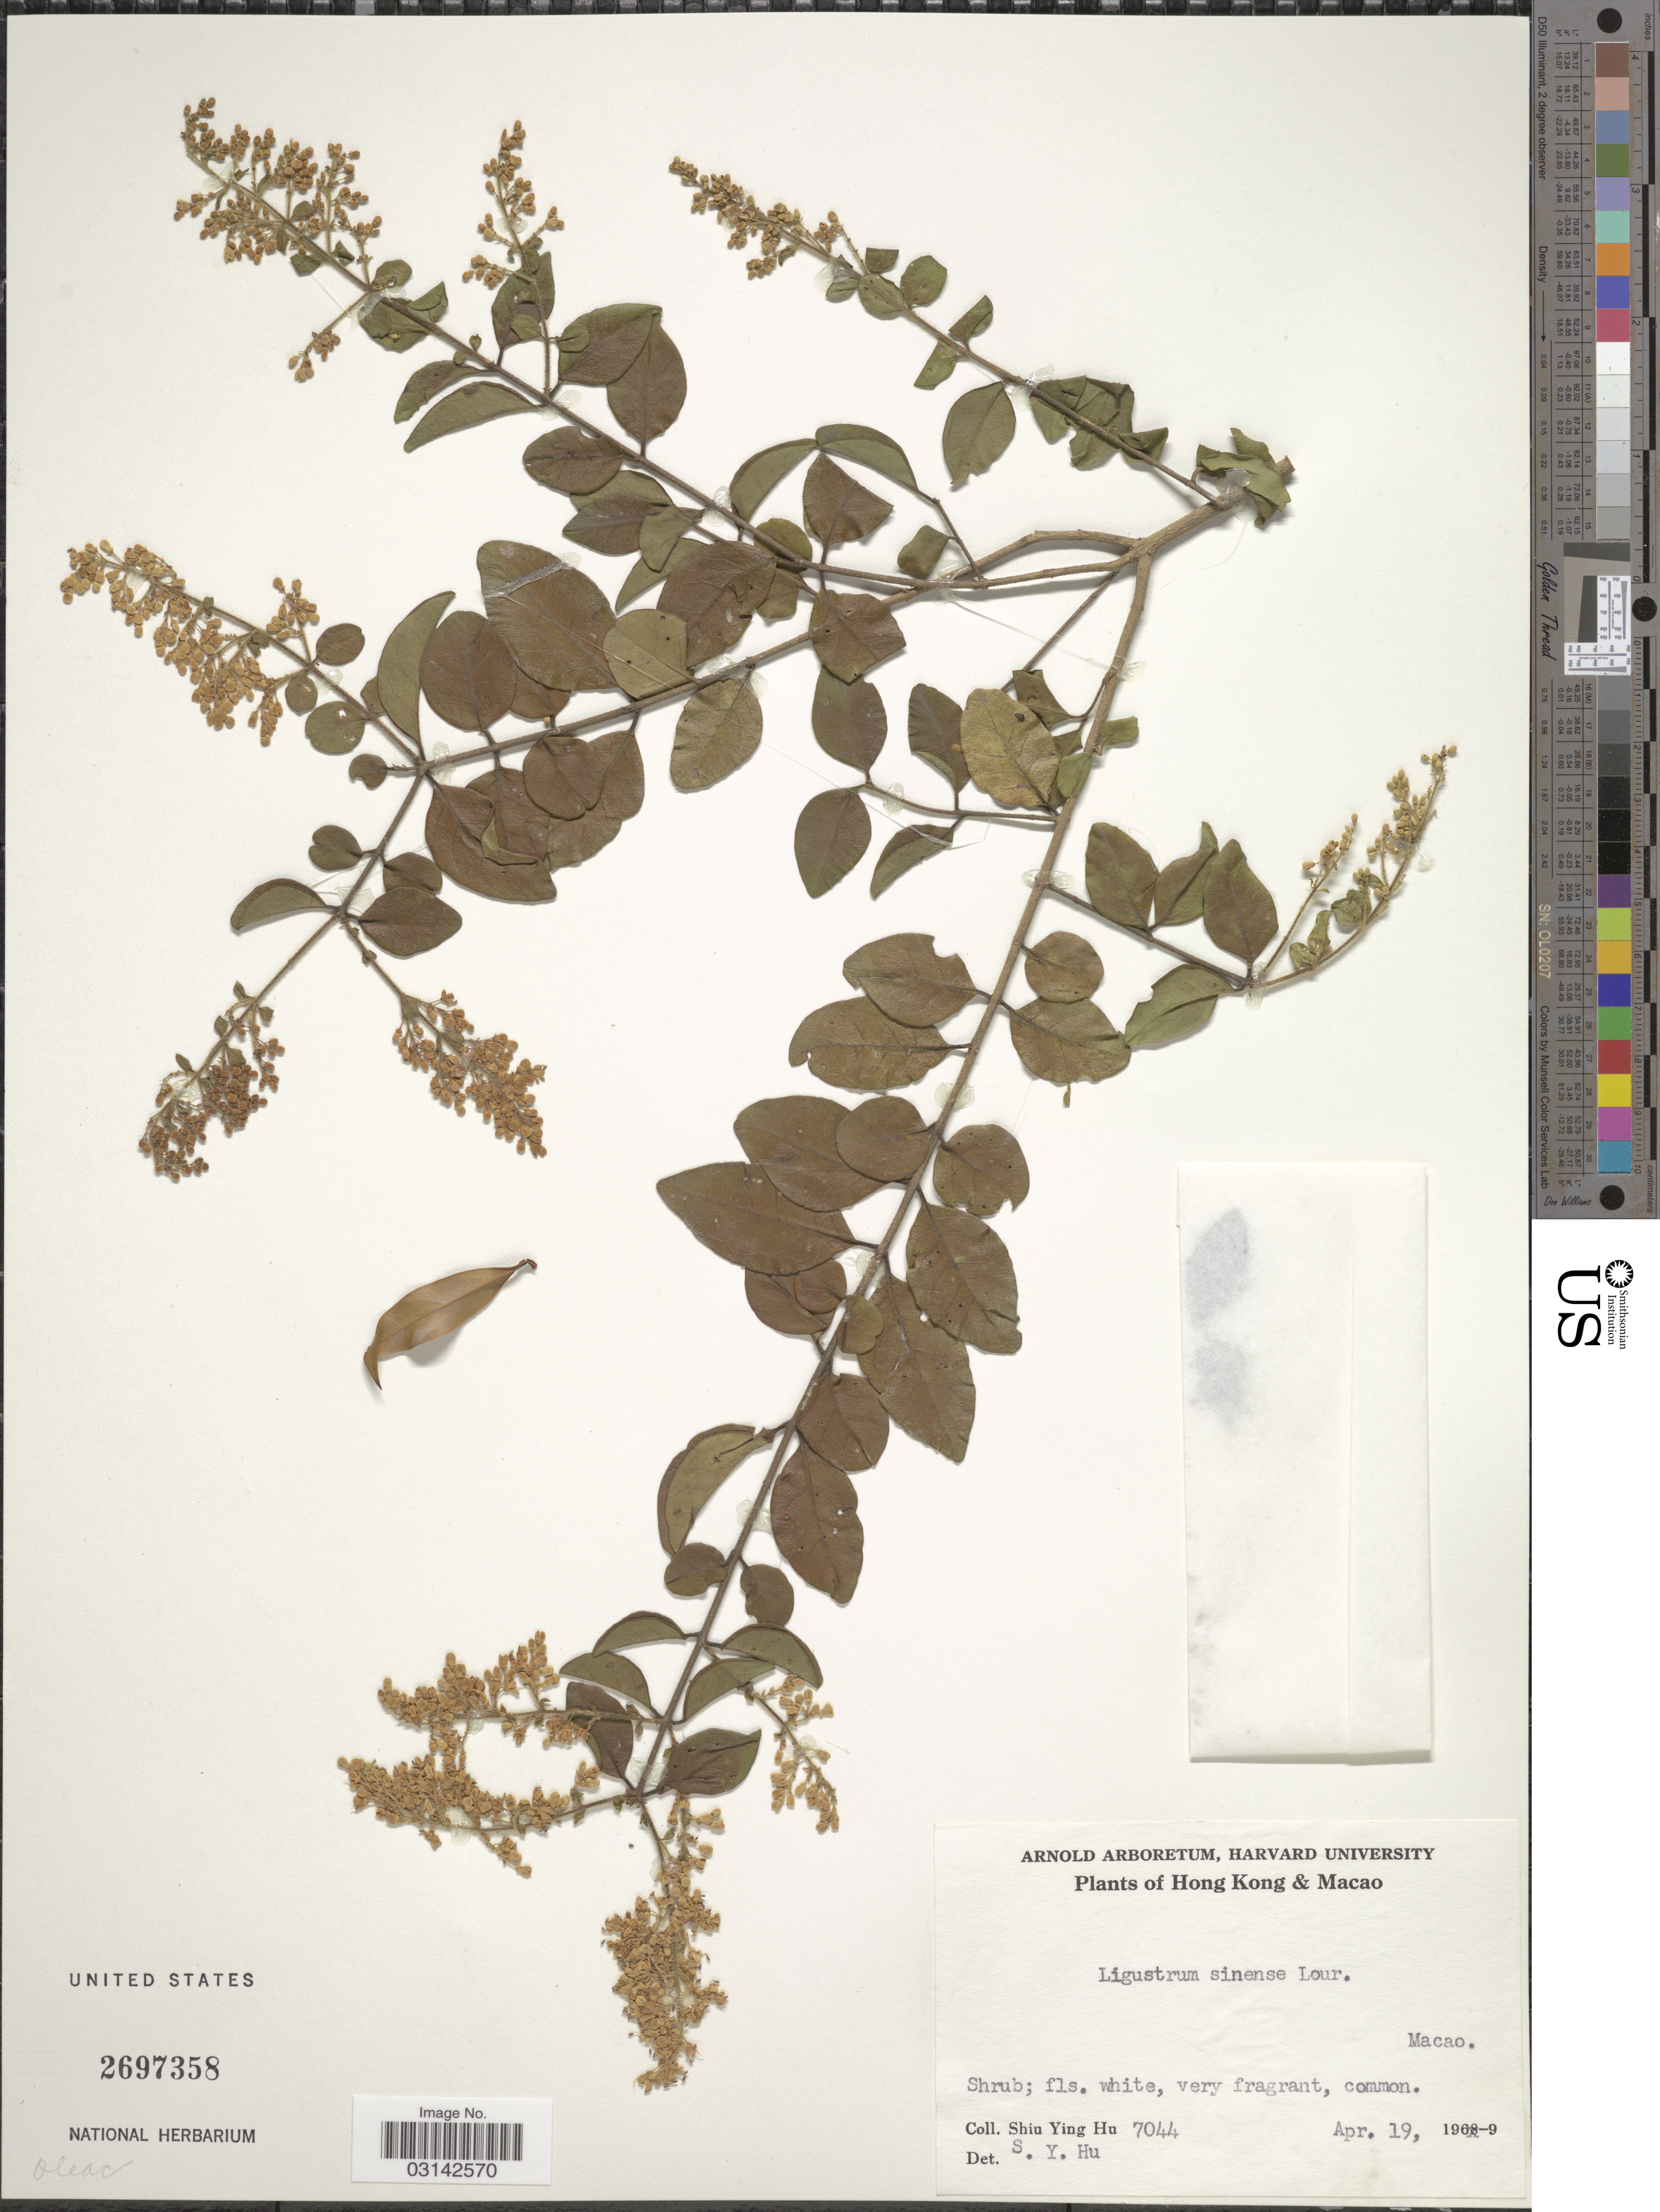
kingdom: Plantae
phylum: Tracheophyta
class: Magnoliopsida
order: Lamiales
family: Oleaceae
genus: Ligustrum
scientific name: Ligustrum sinense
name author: Lour.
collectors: S. Y. Hu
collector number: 7044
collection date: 1969-04-19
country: China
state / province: Macau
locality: Macao.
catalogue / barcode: US 2697358